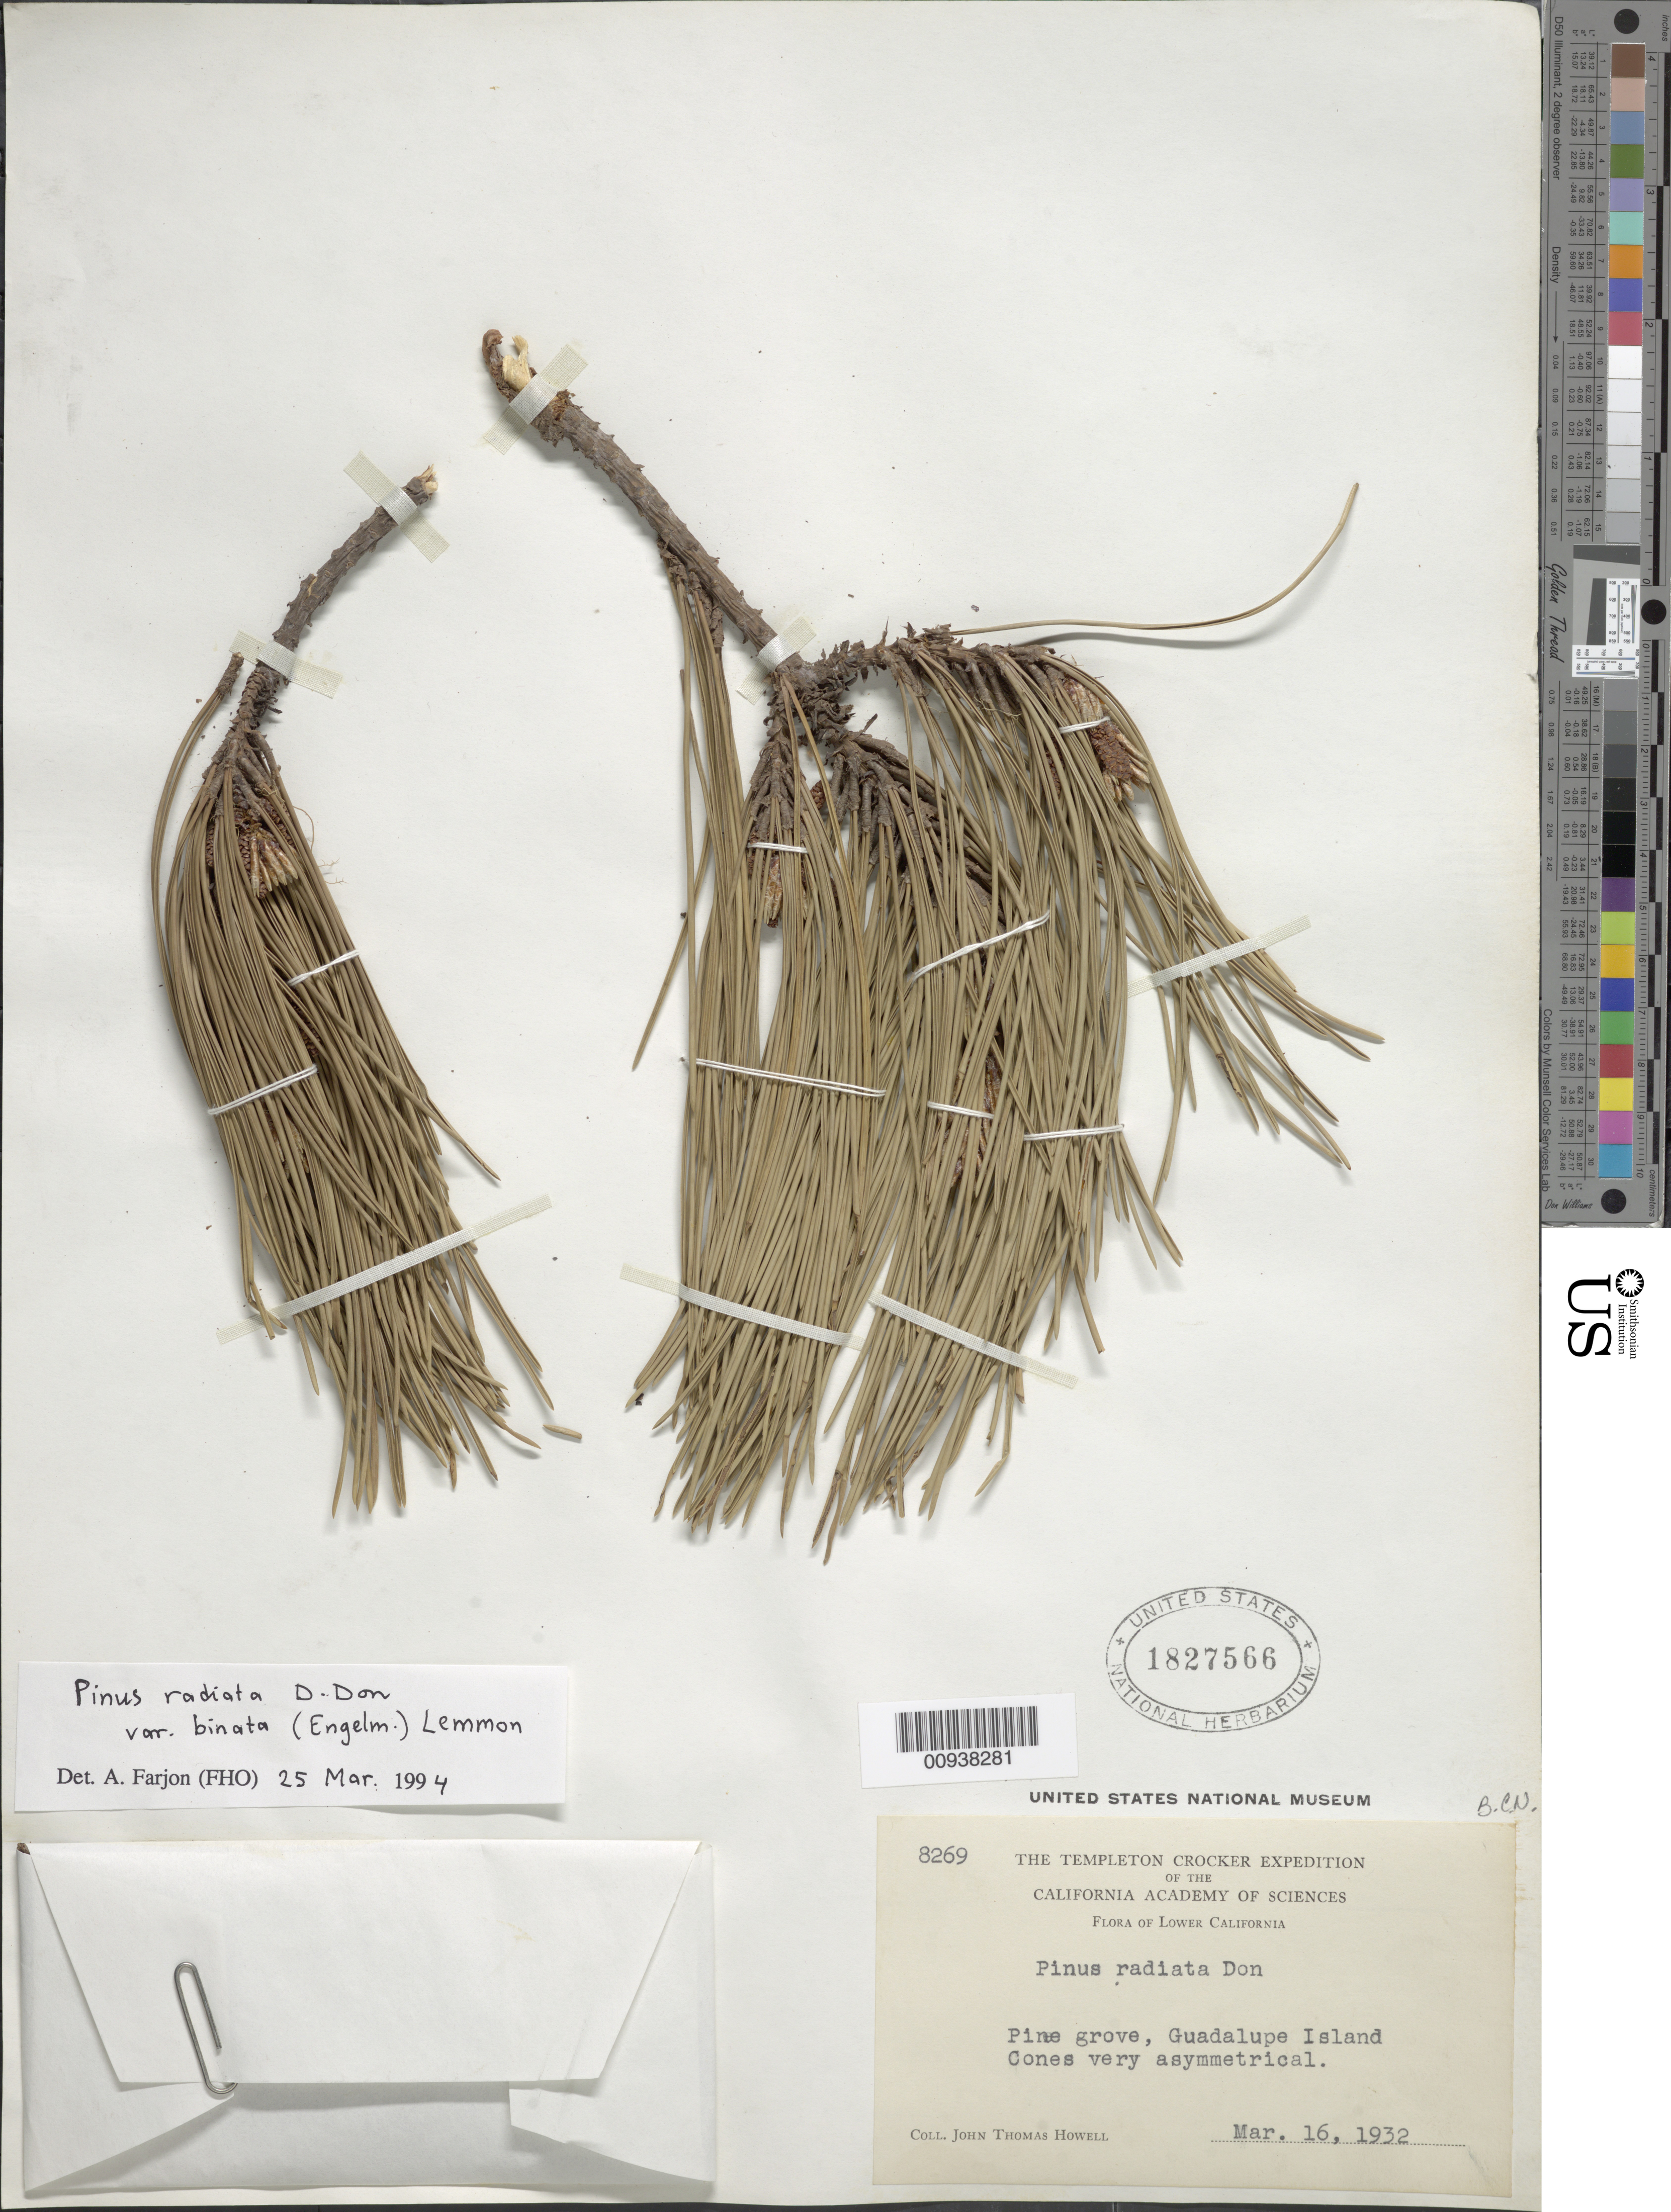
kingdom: Plantae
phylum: Tracheophyta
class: Pinopsida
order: Pinales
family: Pinaceae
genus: Pinus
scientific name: Pinus radiata var. binata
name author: (Engelm.) Lemmon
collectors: J. T. Howell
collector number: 8269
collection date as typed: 16 Mar 1932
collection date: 1932-03-16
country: Mexico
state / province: Baja California Norte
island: Guadalupe I.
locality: Guadalupe Island. Lower California.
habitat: Pine grove.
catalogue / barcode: US 1827566